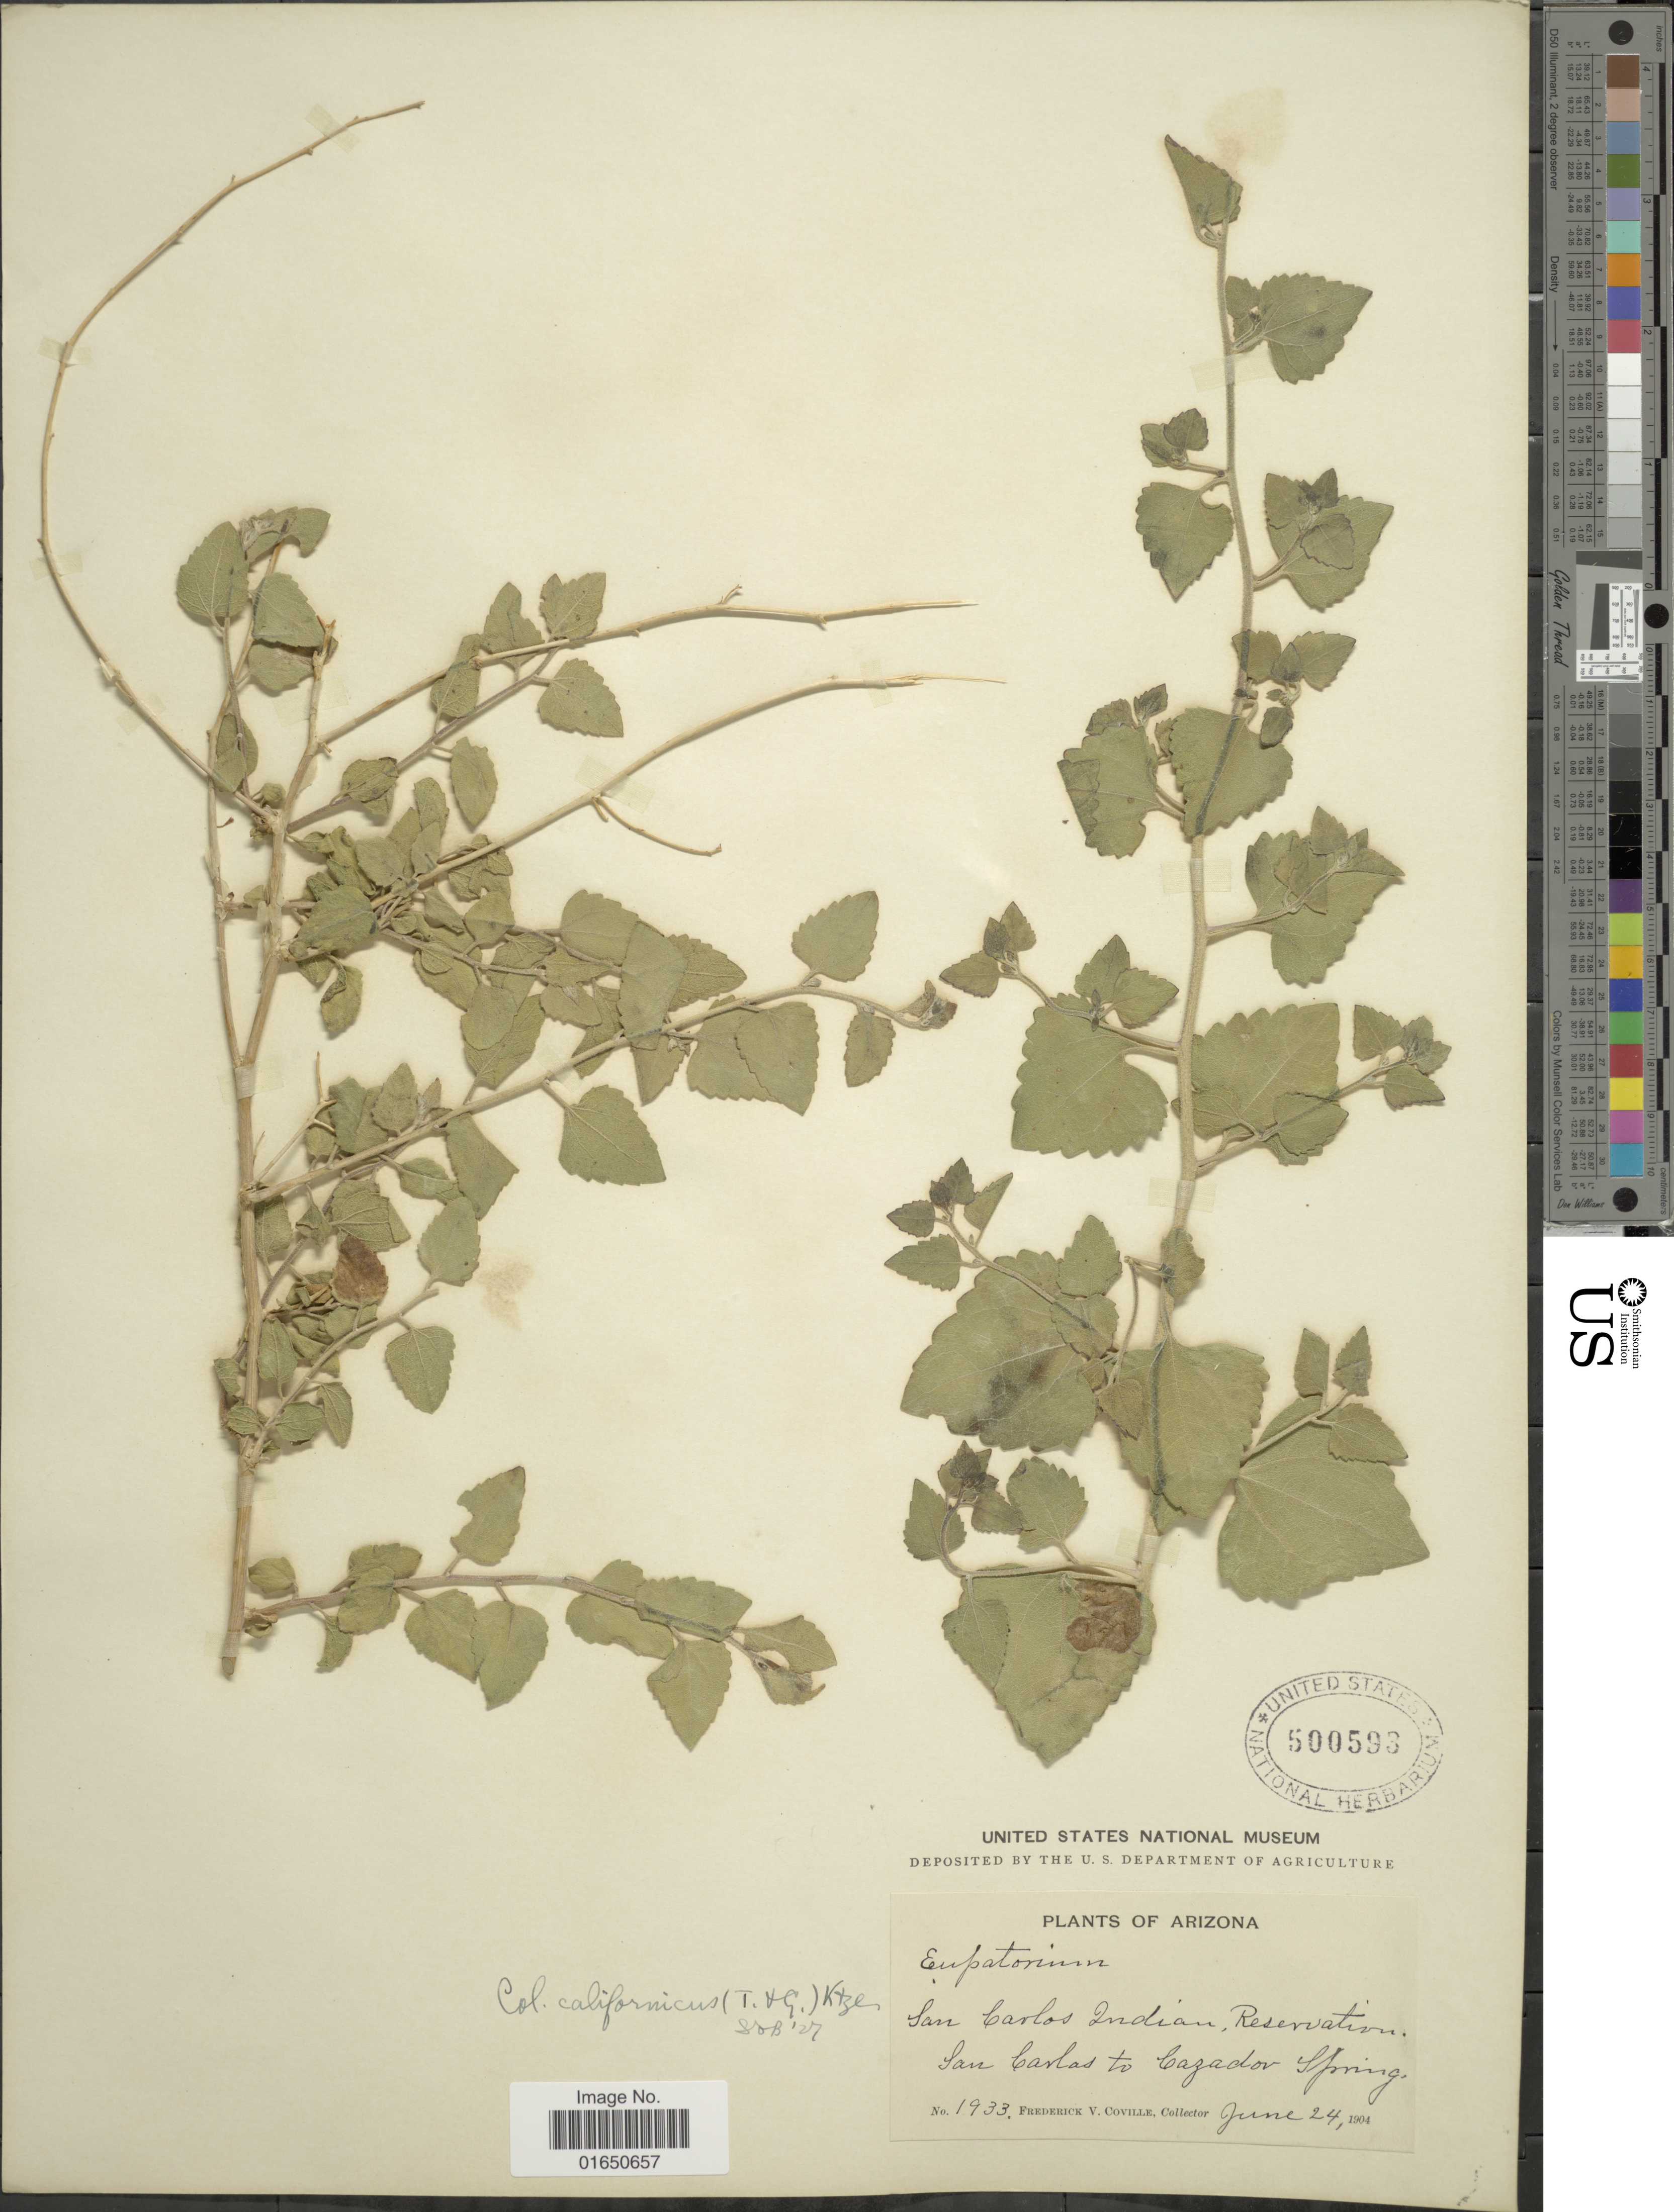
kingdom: Plantae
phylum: Tracheophyta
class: Magnoliopsida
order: Asterales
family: Asteraceae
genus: Brickellia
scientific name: Brickellia californica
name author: (Torr. & A. Gray) A. Gray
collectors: F. V. Coville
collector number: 1933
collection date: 1904-06-24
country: United States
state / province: Arizona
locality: San Carlos Indian Reservation. San Carlos to Cazador Spring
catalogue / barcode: US 500593